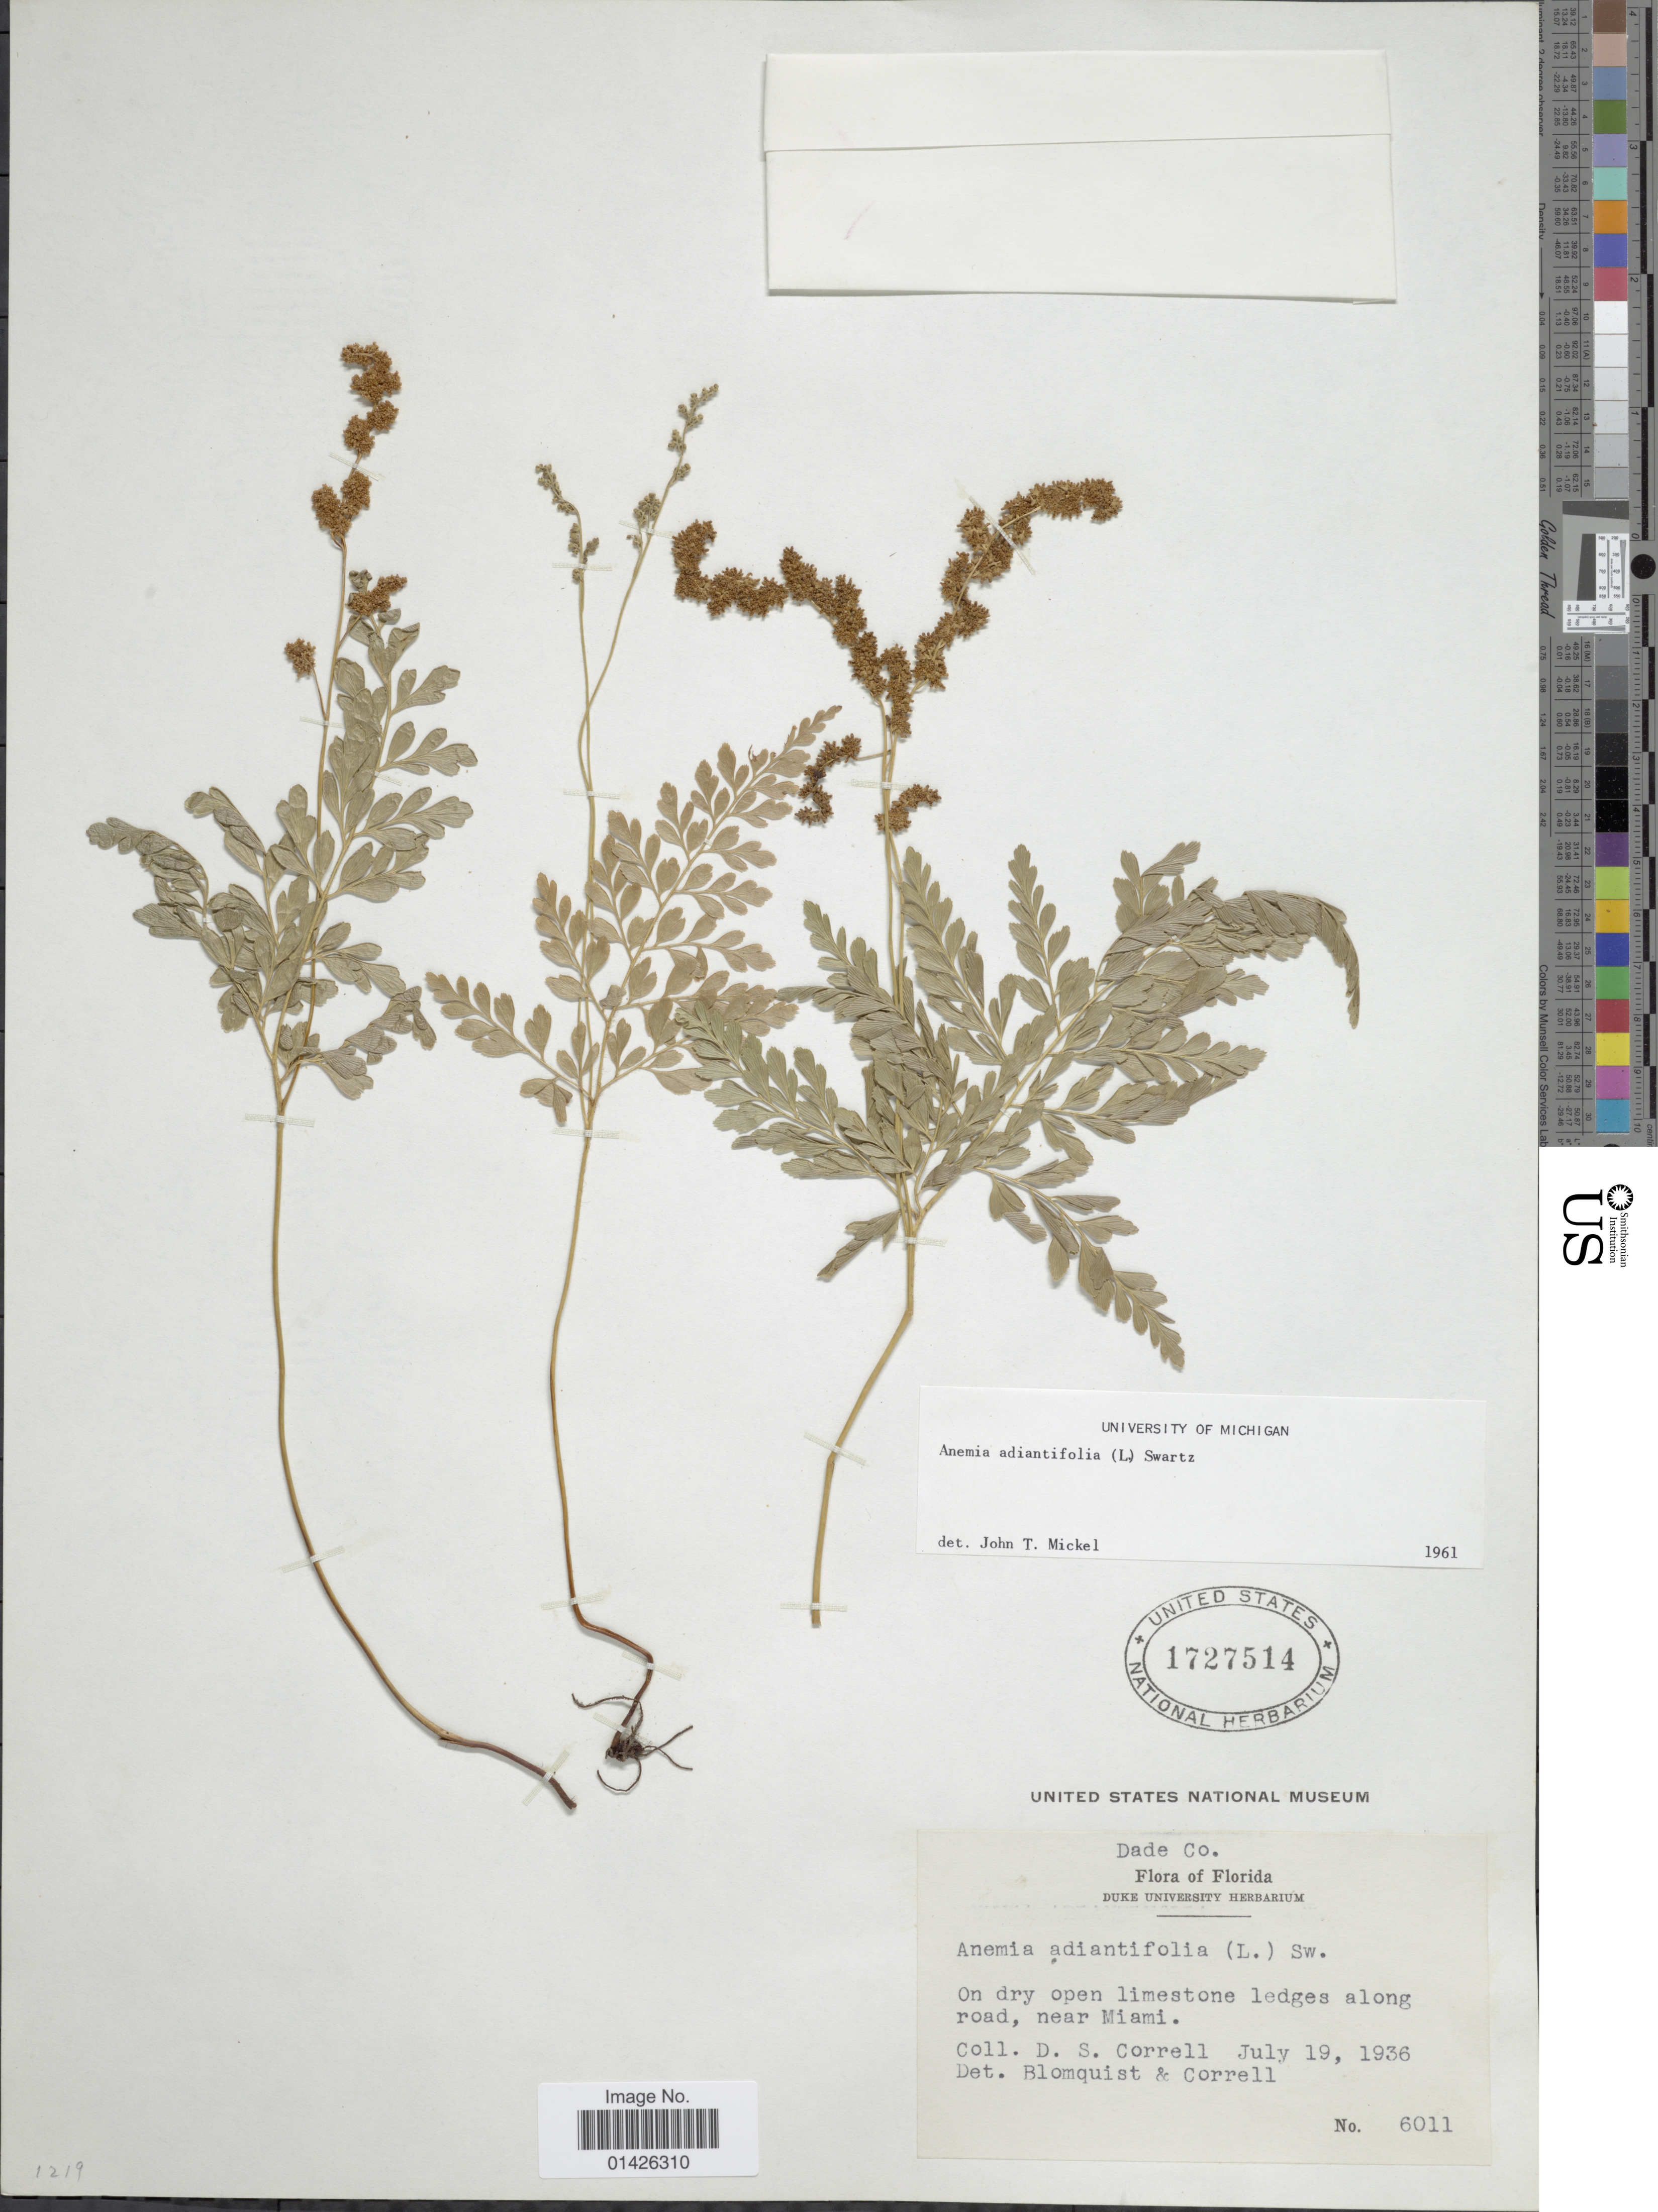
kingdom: Plantae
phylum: Tracheophyta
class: Polypodiopsida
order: Schizaeales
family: Anemiaceae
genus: Anemia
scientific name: Anemia adiantifolia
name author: (L.) Sw.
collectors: D. S. Correll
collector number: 6011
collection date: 1936-07-19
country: United States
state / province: Florida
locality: Dade Co., along road, near Miami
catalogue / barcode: US 1727514